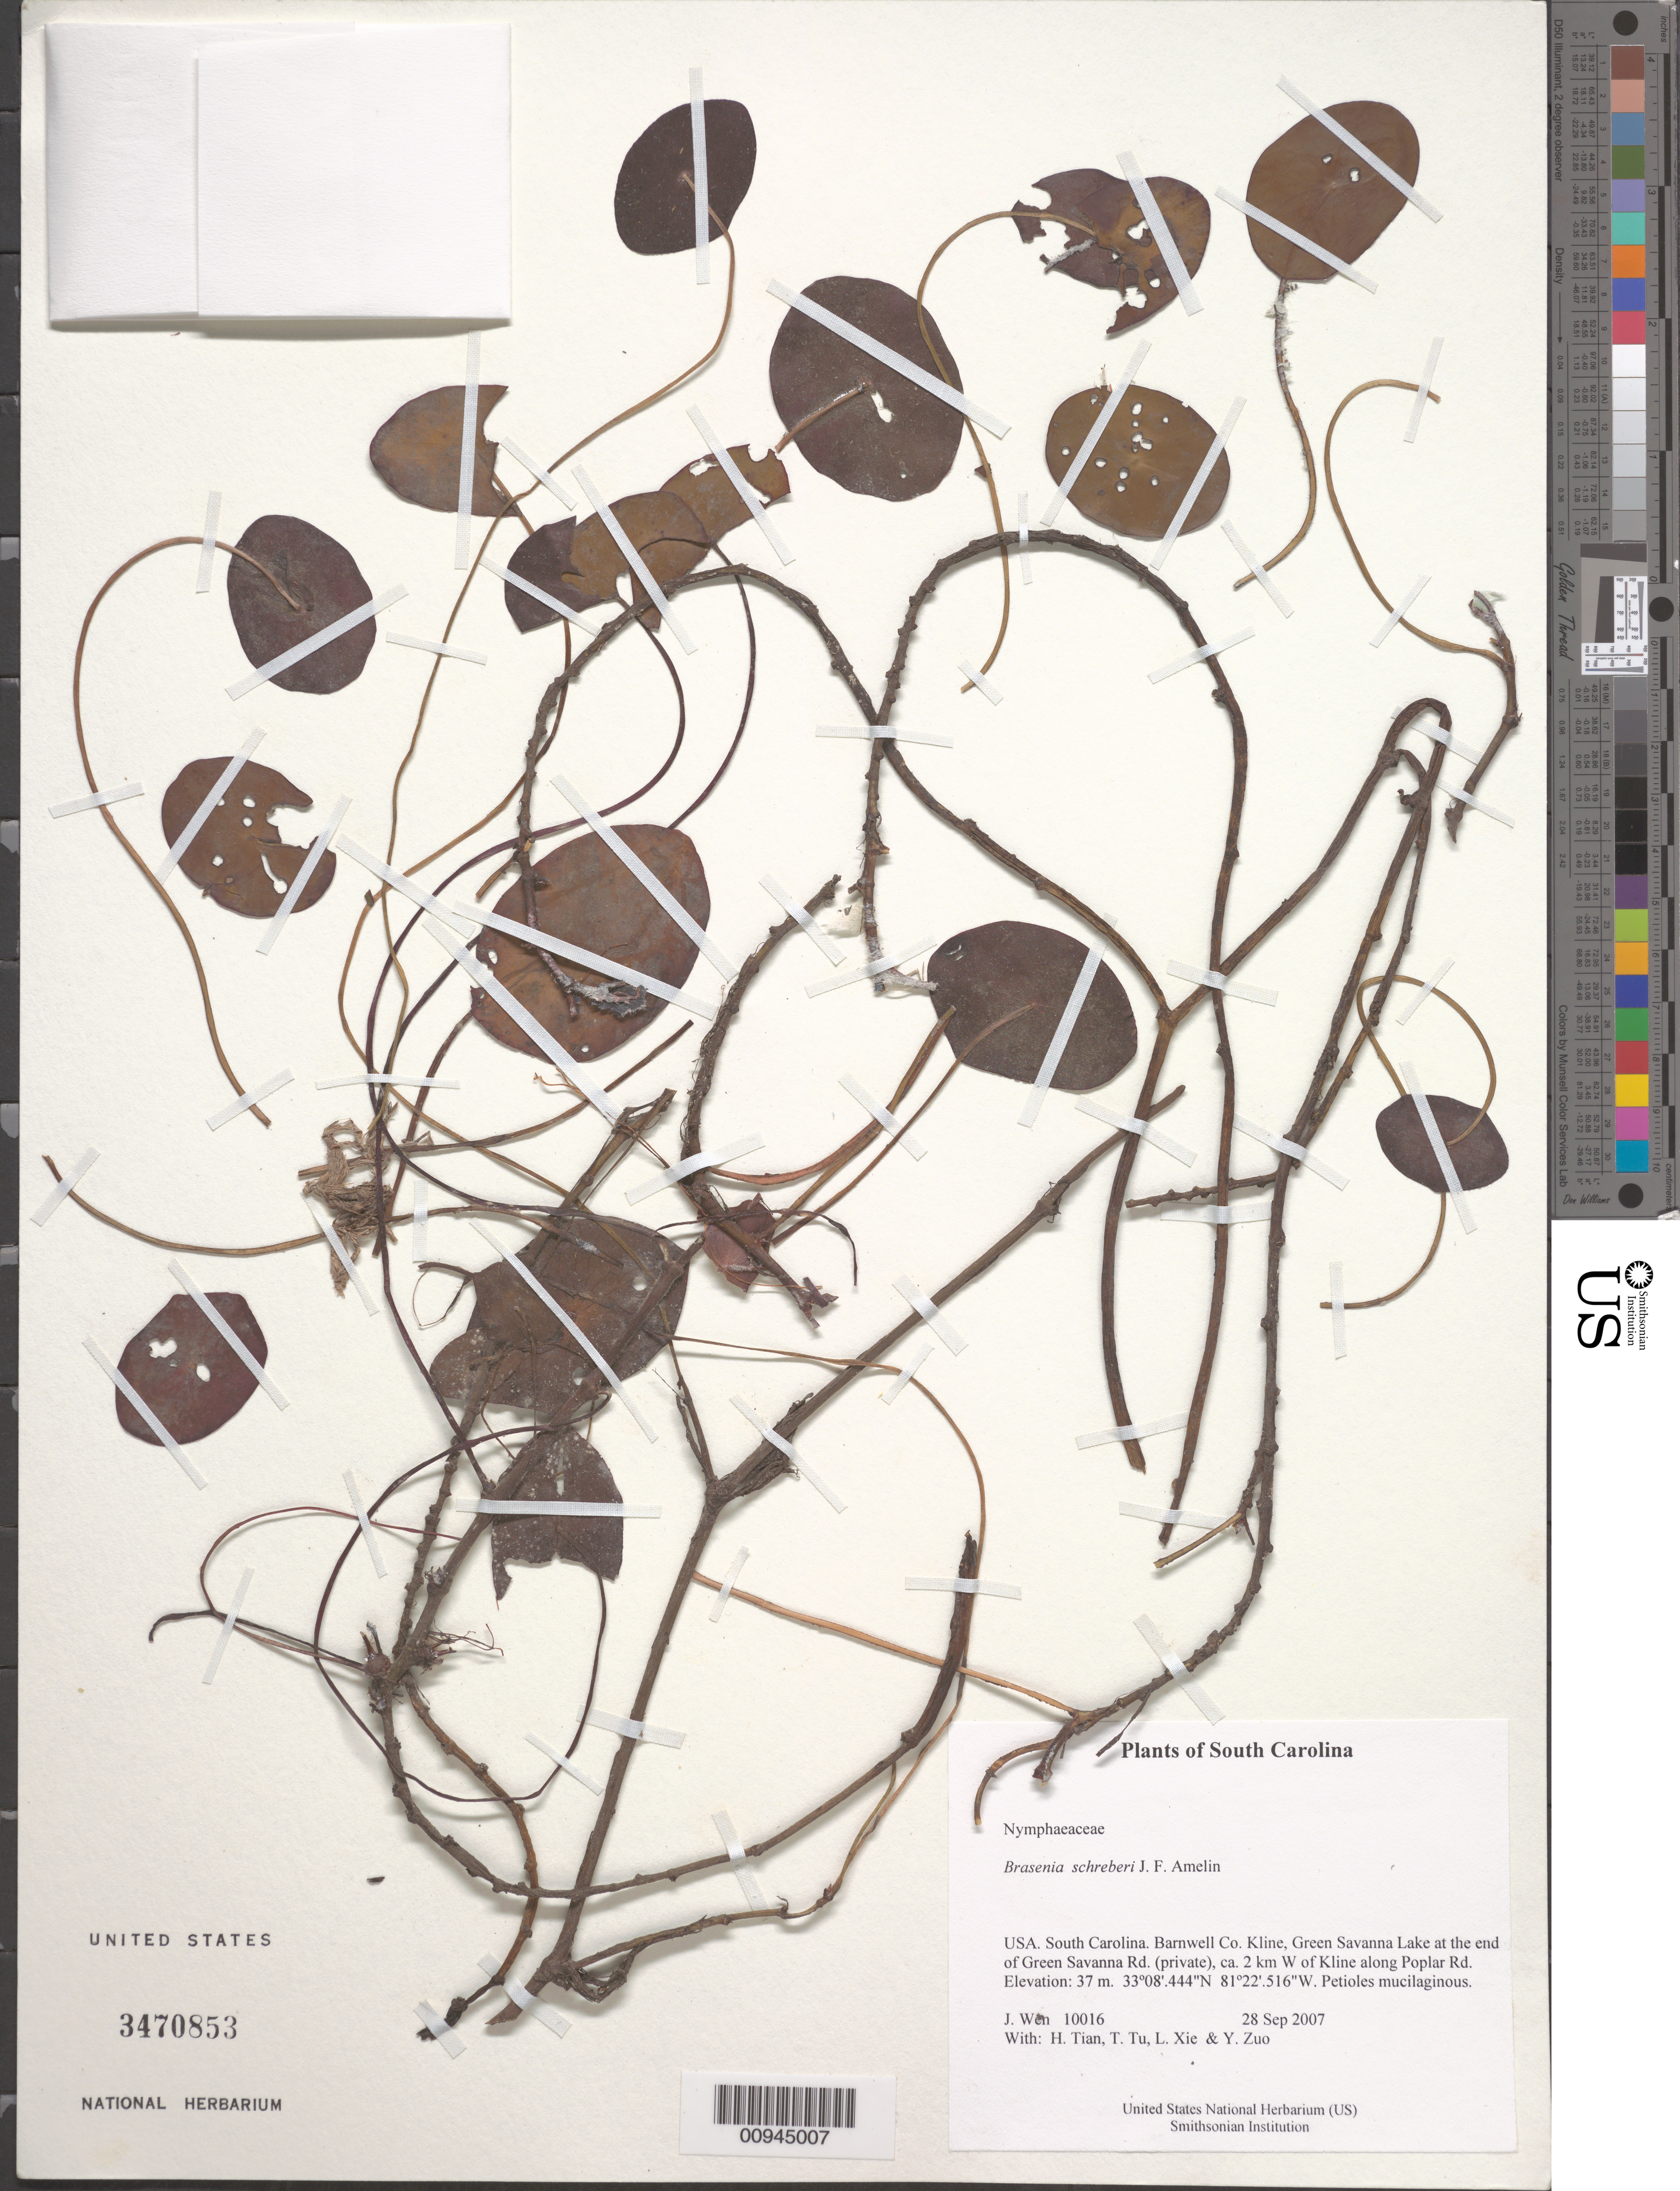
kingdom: Plantae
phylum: Tracheophyta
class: Magnoliopsida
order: Nymphaeales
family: Cabombaceae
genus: Brasenia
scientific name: Brasenia schreberi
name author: J.F. Gmel.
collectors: J. Wen, H. Tian, T. Tu, L. Xie & Y. Zuo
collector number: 10016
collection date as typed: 28 Sep 2007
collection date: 2007-09-28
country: United States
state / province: South Carolina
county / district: Barnwell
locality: Kline, Green Savanna Lake at the end of Green Savanna Rd. (private), ca. 2 km W of Kline along Poplar Rd.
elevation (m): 37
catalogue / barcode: US 3470853